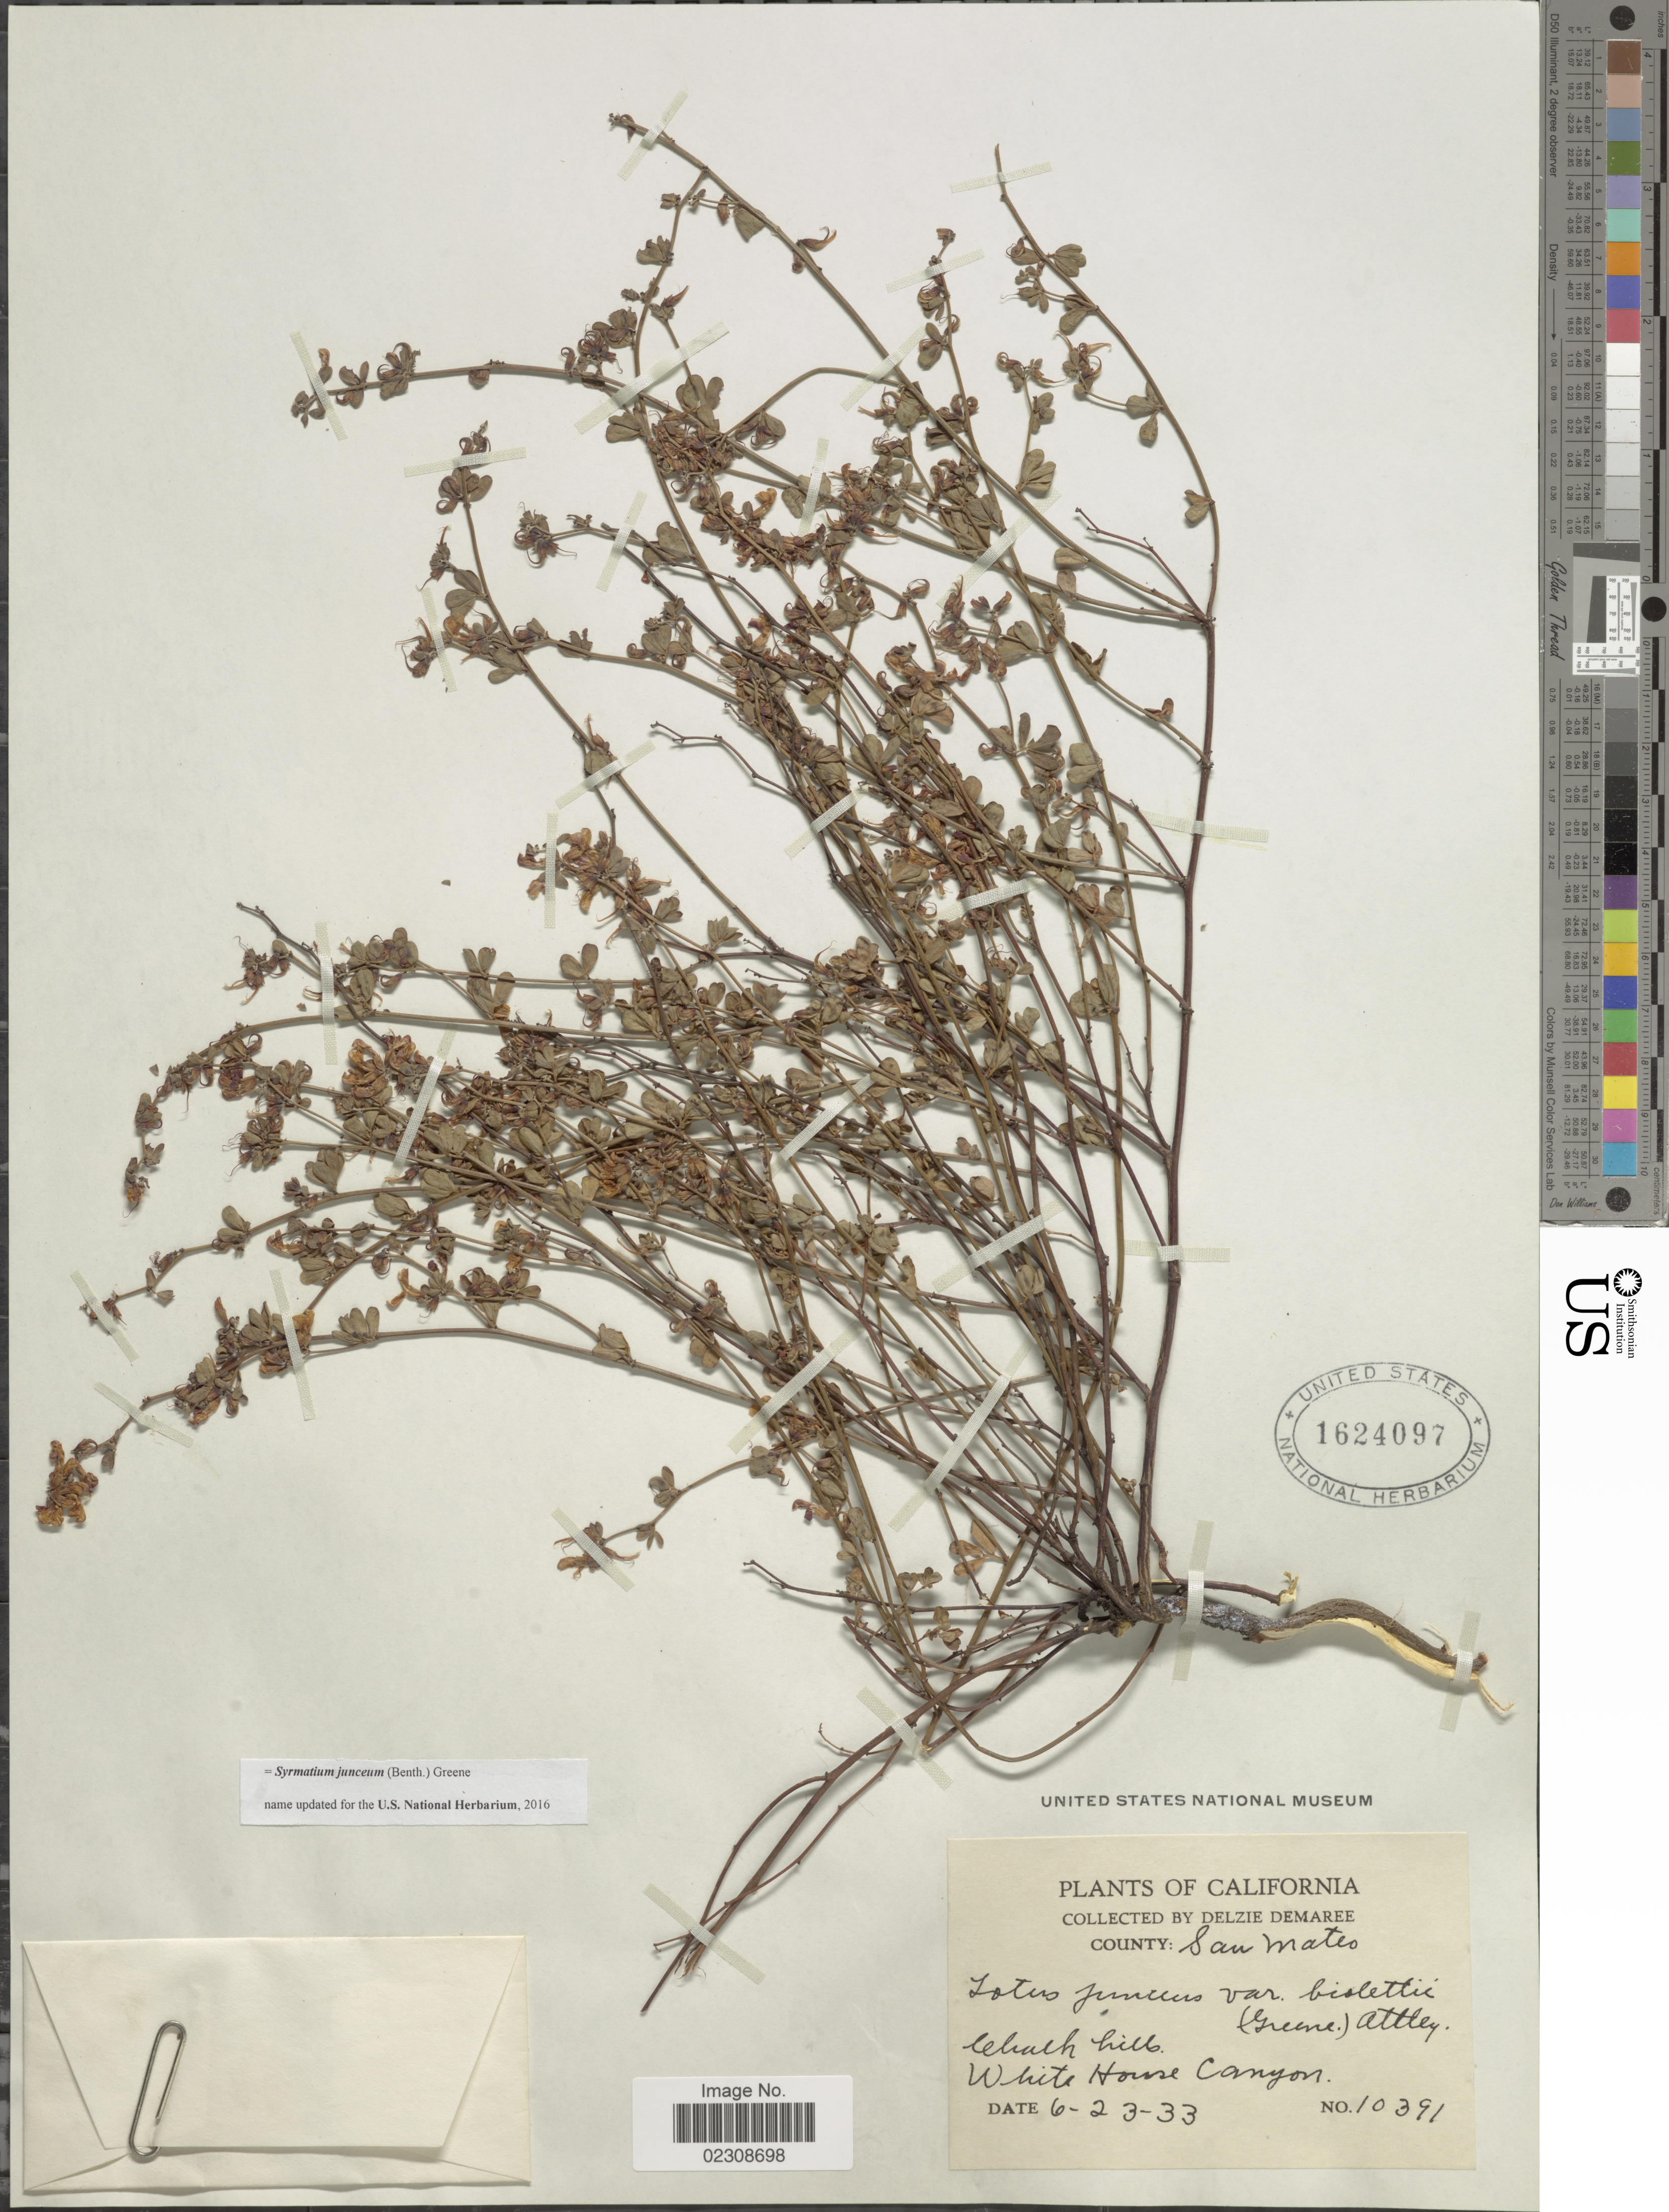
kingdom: Plantae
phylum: Tracheophyta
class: Magnoliopsida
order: Fabales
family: Fabaceae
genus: Syrmatium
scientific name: Syrmatium junceum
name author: (Benth.) Greene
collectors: D. Demaree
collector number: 10391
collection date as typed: Transcribed d/m/y: 23/6/33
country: United States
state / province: California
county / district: San Mateo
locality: San Mateo County. Chalk hills. White House Canyon.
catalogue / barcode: US 1624097